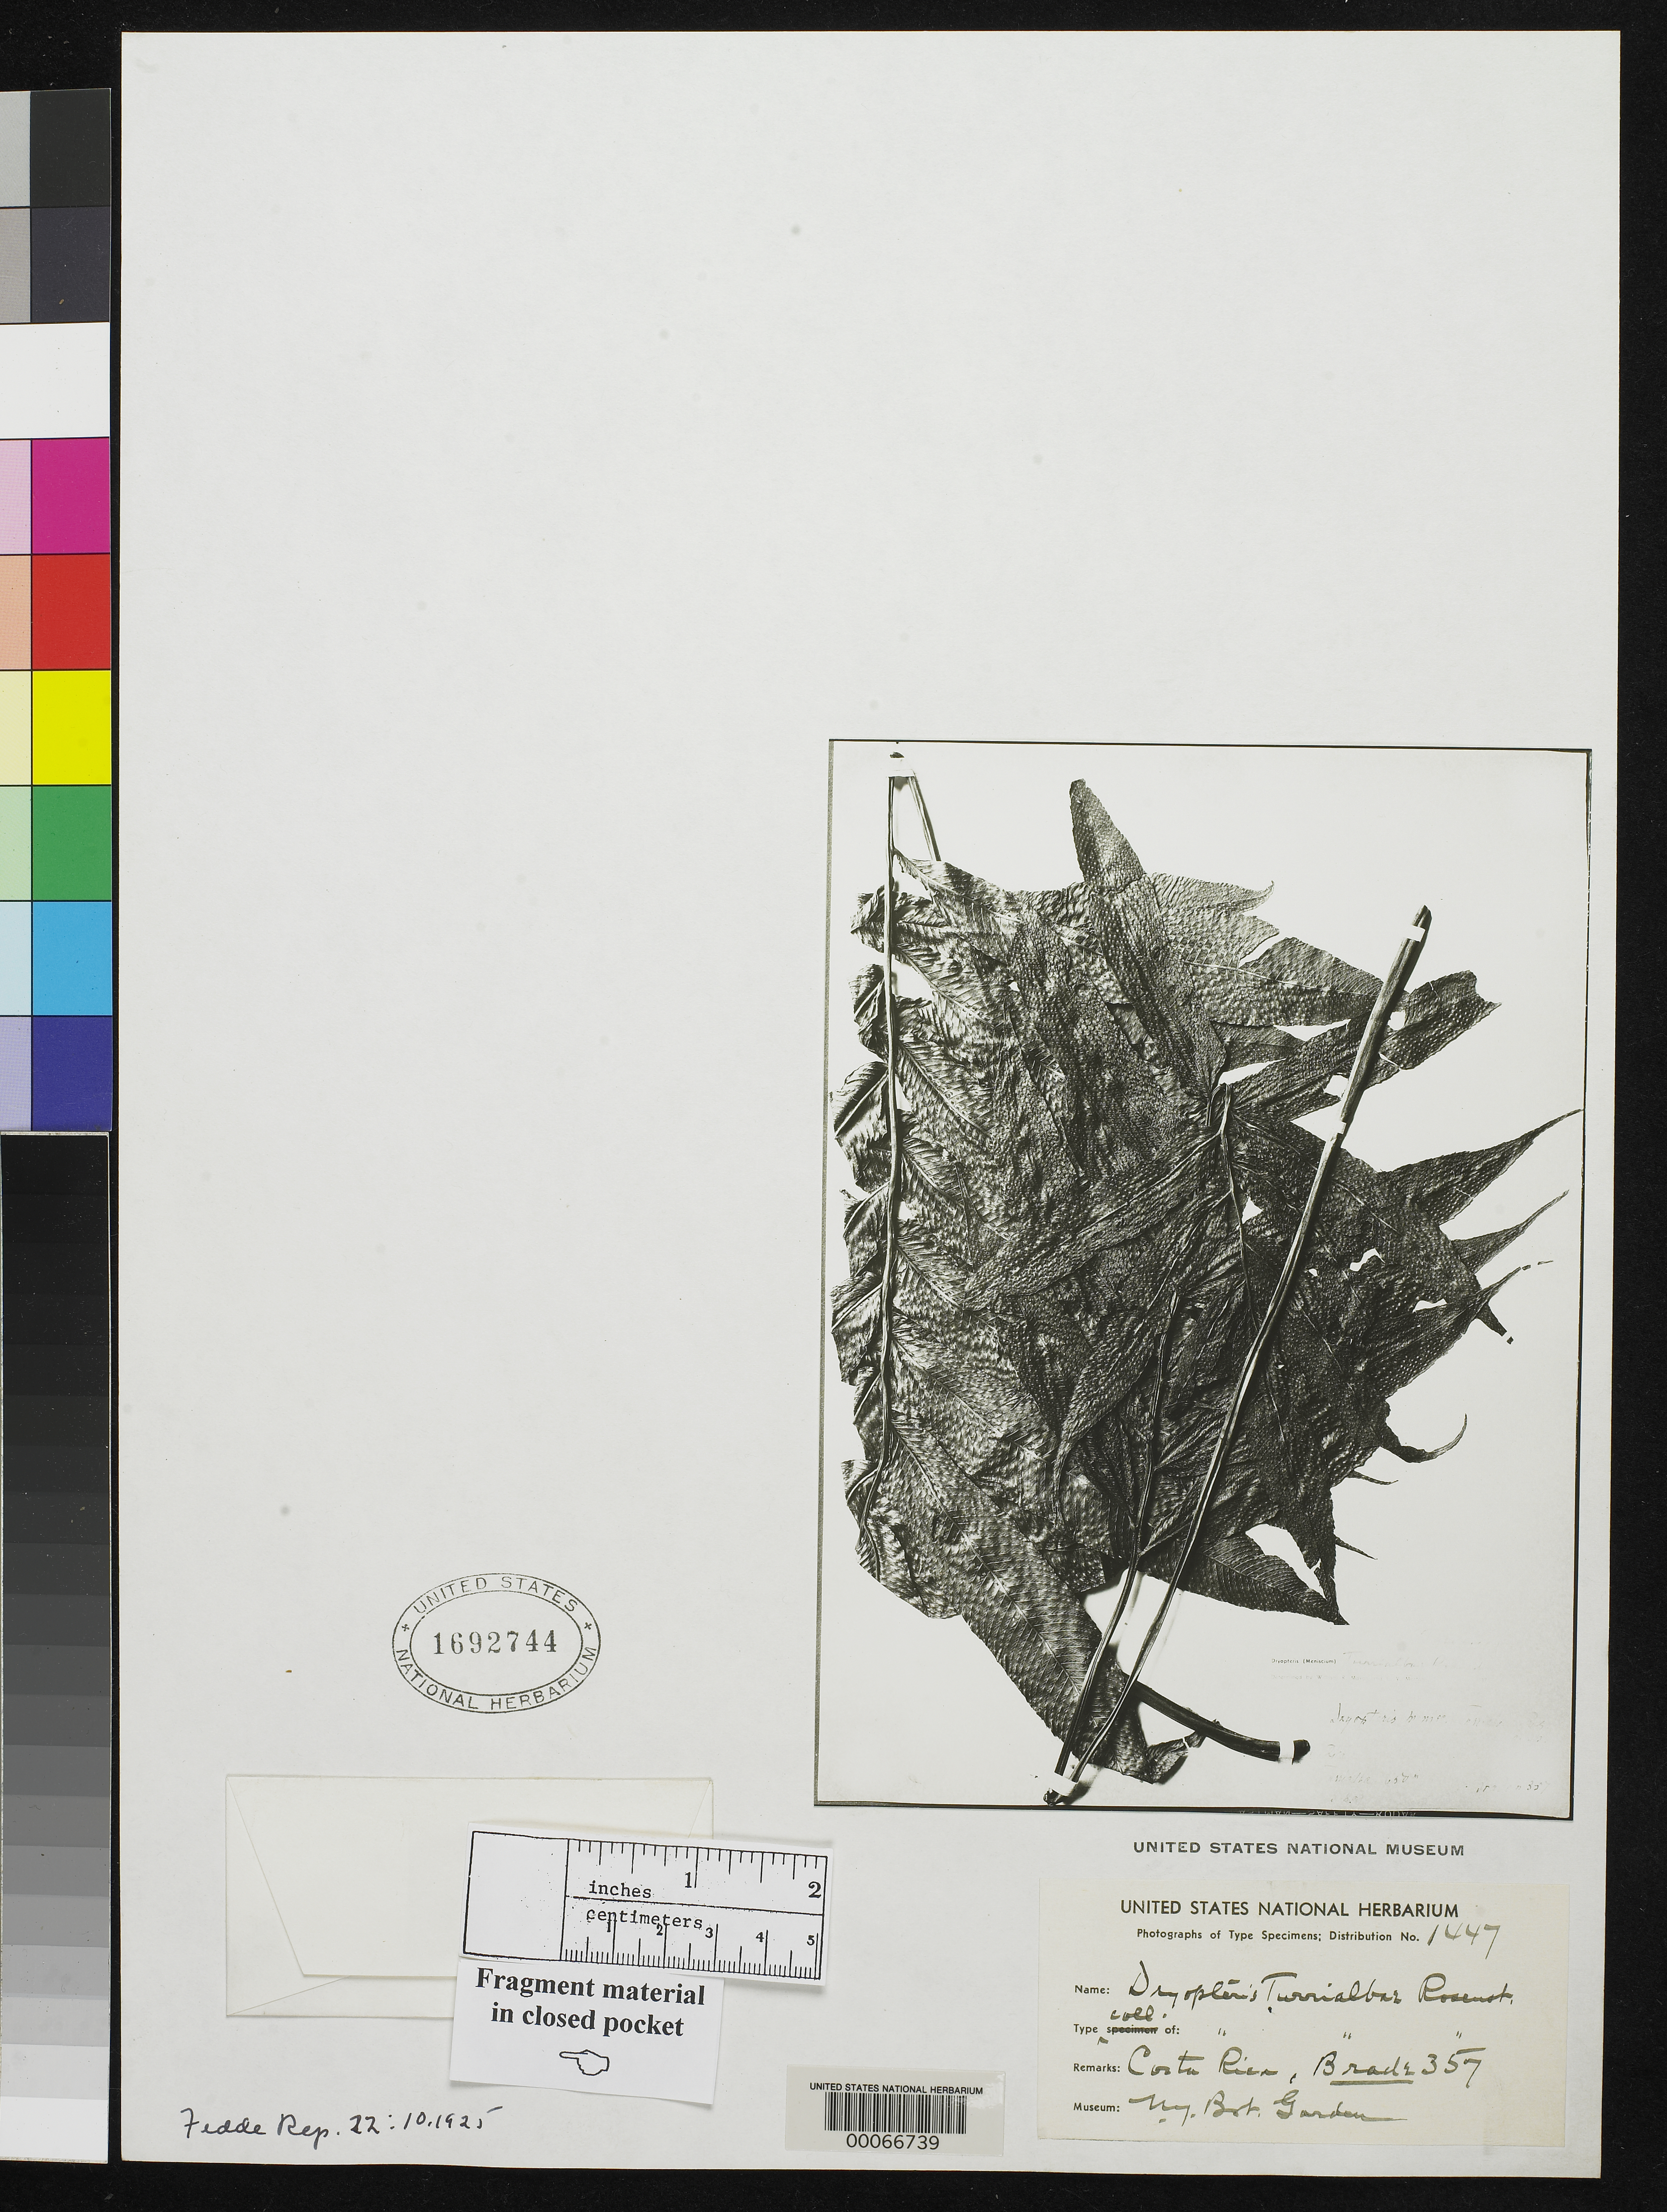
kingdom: Plantae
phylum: Tracheophyta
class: Polypodiopsida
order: Polypodiales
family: Dryopteridaceae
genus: Dryopteris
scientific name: Dryopteris turrialbae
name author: Rosenst.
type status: Isotype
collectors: -- Brade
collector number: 357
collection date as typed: Aug 1909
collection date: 1909-08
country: Costa Rica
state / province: Cartago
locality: Turrialba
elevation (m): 650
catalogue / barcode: US 1692744